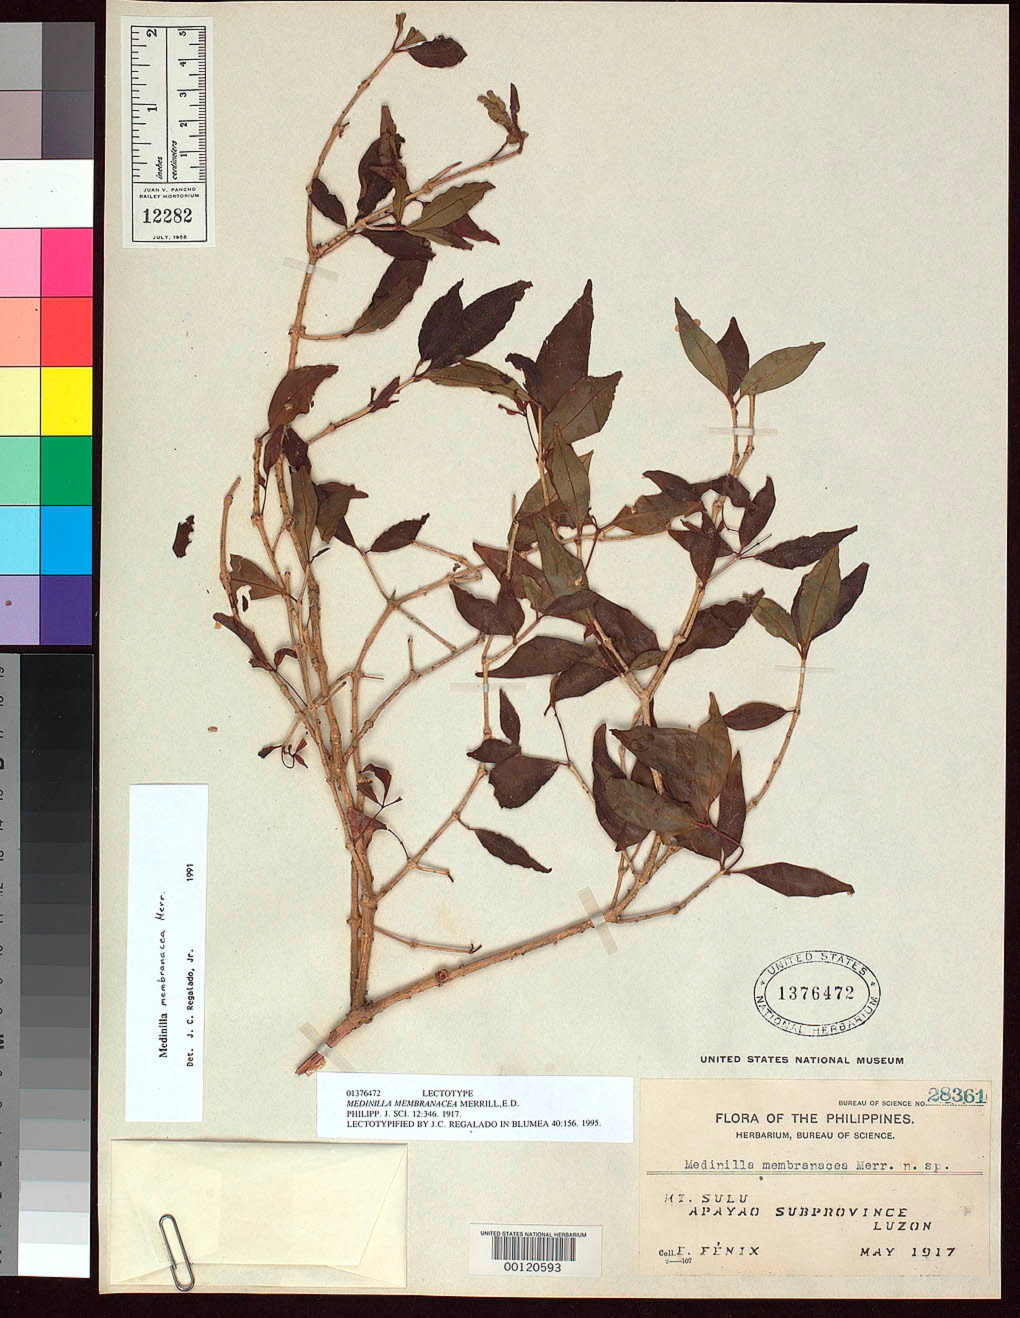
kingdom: Plantae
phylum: Tracheophyta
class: Magnoliopsida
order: Myrtales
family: Melastomataceae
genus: Medinilla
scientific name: Medinilla membranacea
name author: Merr.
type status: Lectotype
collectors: E. Fénix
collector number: Bur. Sci. 28361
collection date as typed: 22 May 1917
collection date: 1917-05-22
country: Philippines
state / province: Cordillera (Administrative Region)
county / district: Apayao / Kalinga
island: Luzon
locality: Mt. Sulu.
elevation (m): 800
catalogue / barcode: US 1376472